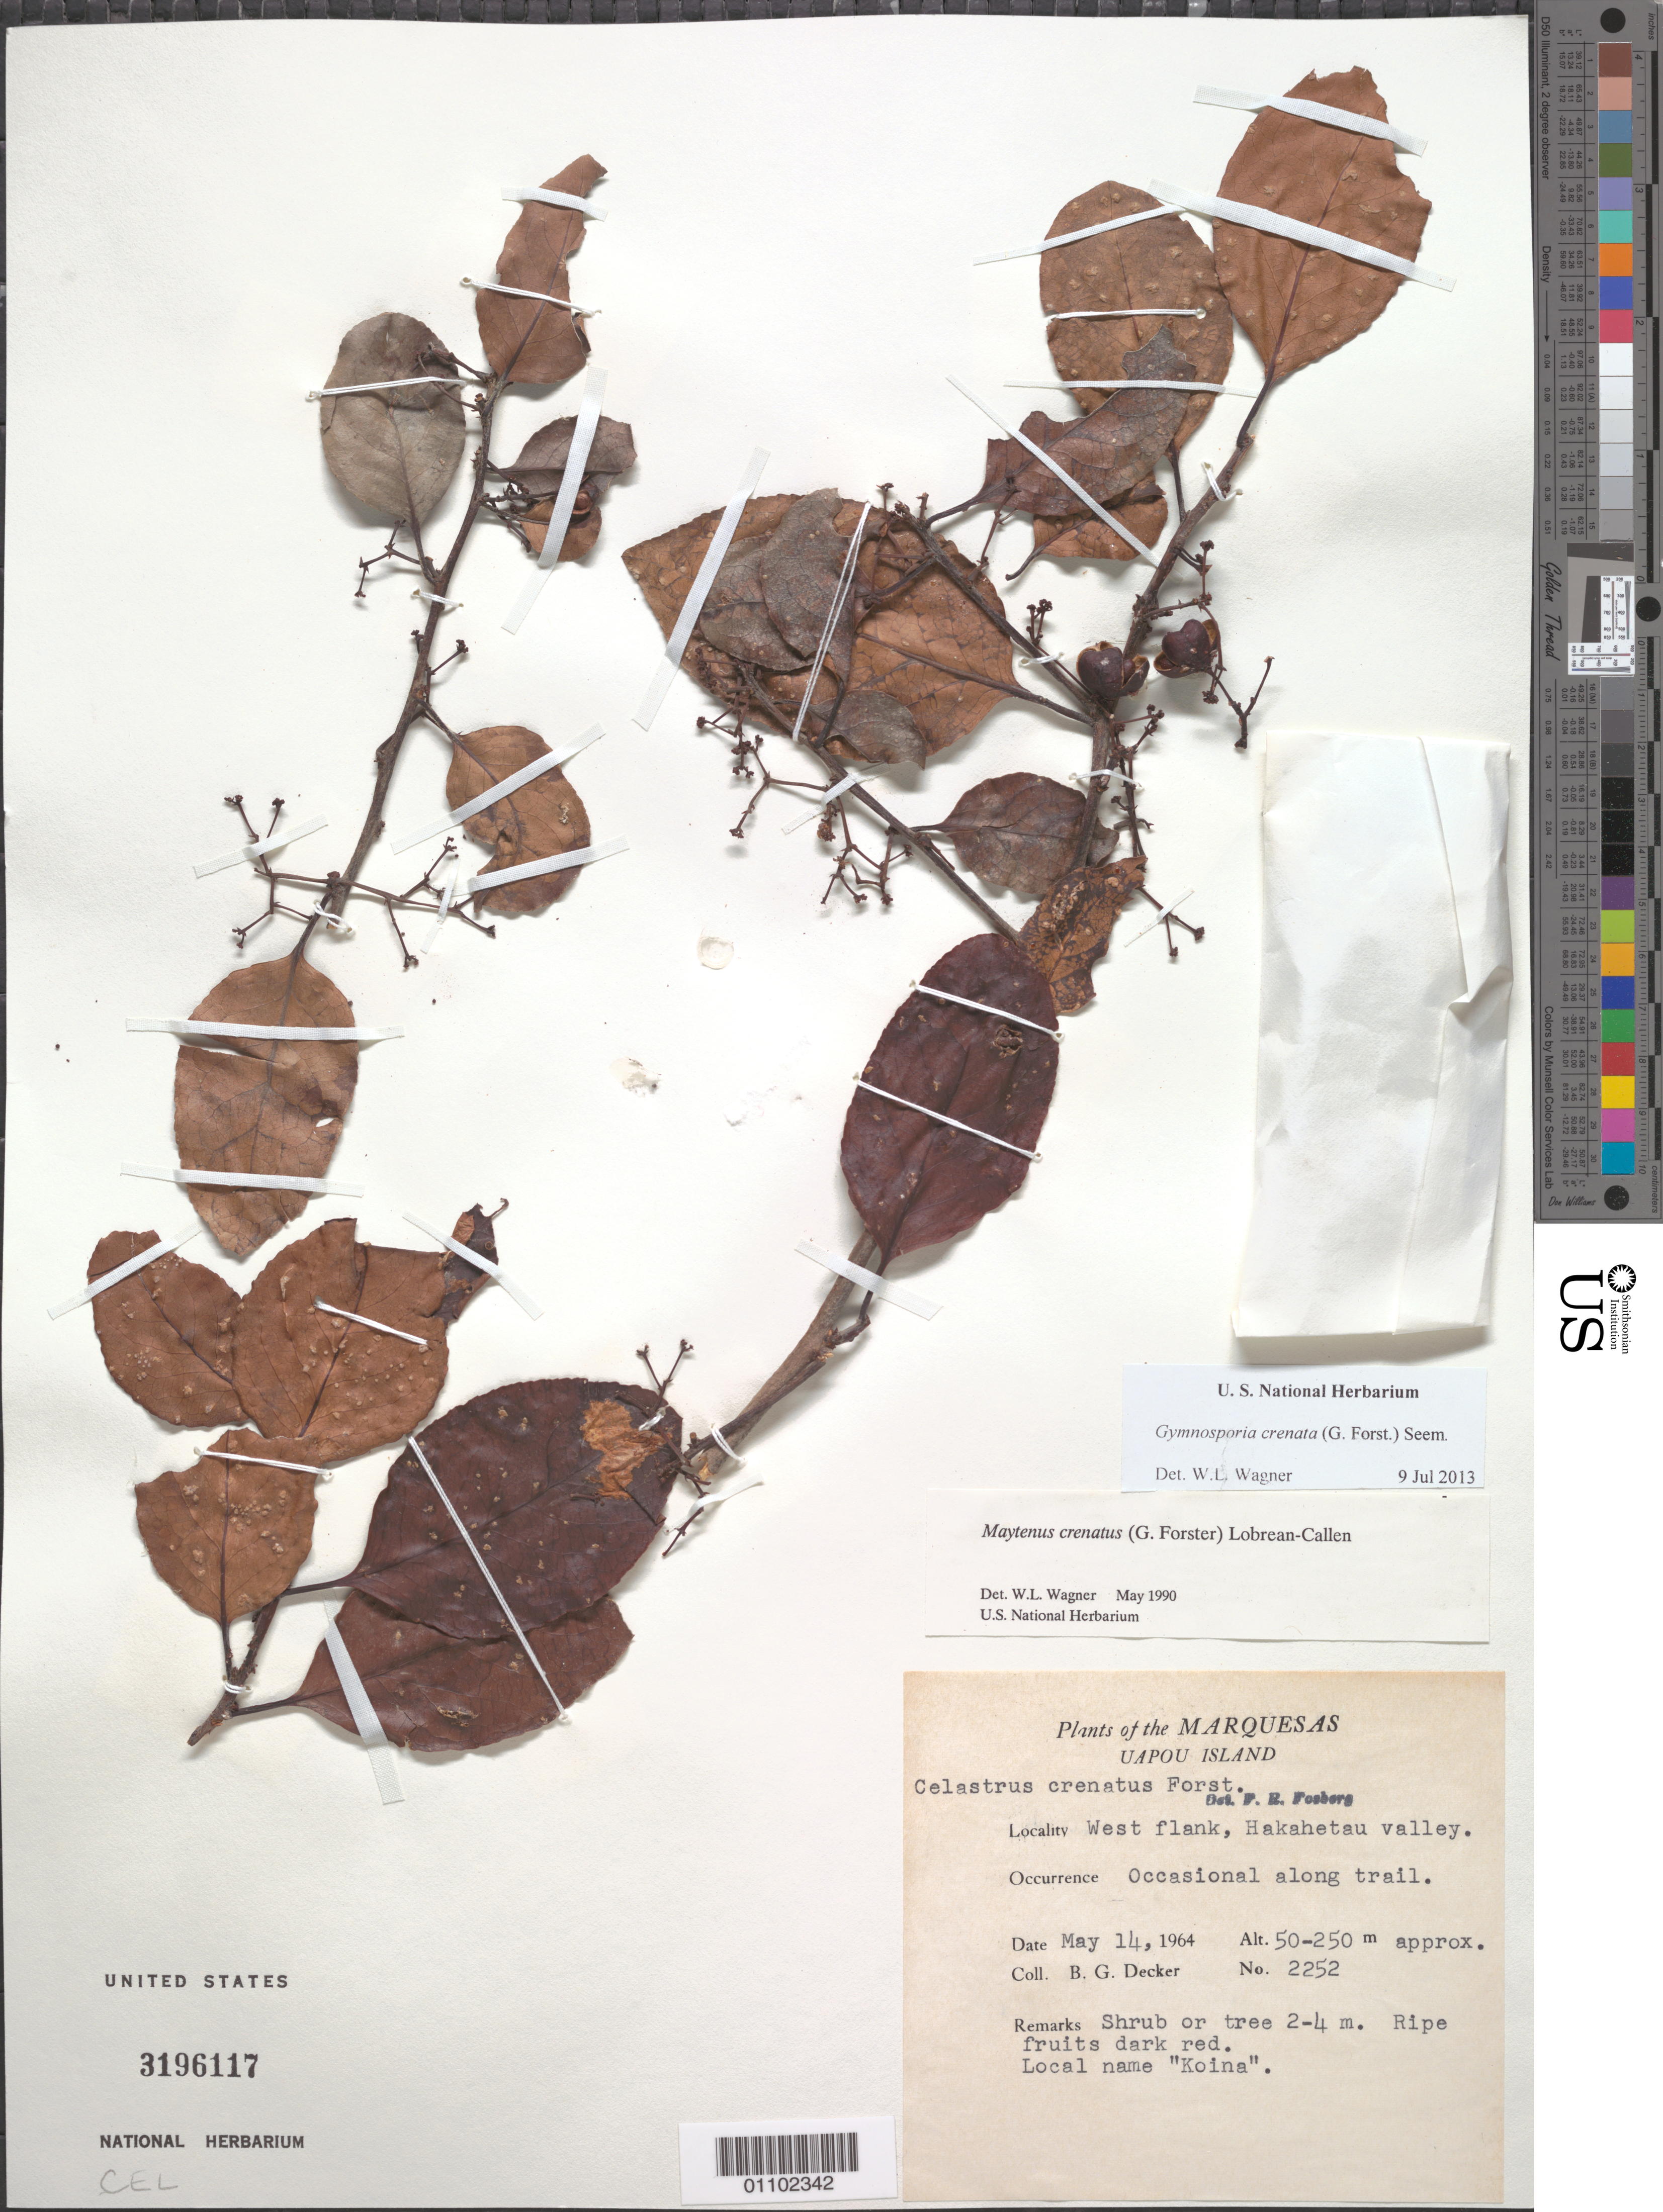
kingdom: Plantae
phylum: Tracheophyta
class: Magnoliopsida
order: Celastrales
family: Celastraceae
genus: Gymnosporia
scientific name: Gymnosporia crenata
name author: (G. Forst.) Seem.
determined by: Wagner, W. L., (BOT), Smithsonian Institution - National Museum of Natural History (UNITED STATES)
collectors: B. G. Decker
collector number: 2252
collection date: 1964-05-14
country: French Polynesia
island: Ua Pou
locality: Hakahetau Valley, W flank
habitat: Occasional along trail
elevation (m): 50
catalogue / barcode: US 3196117